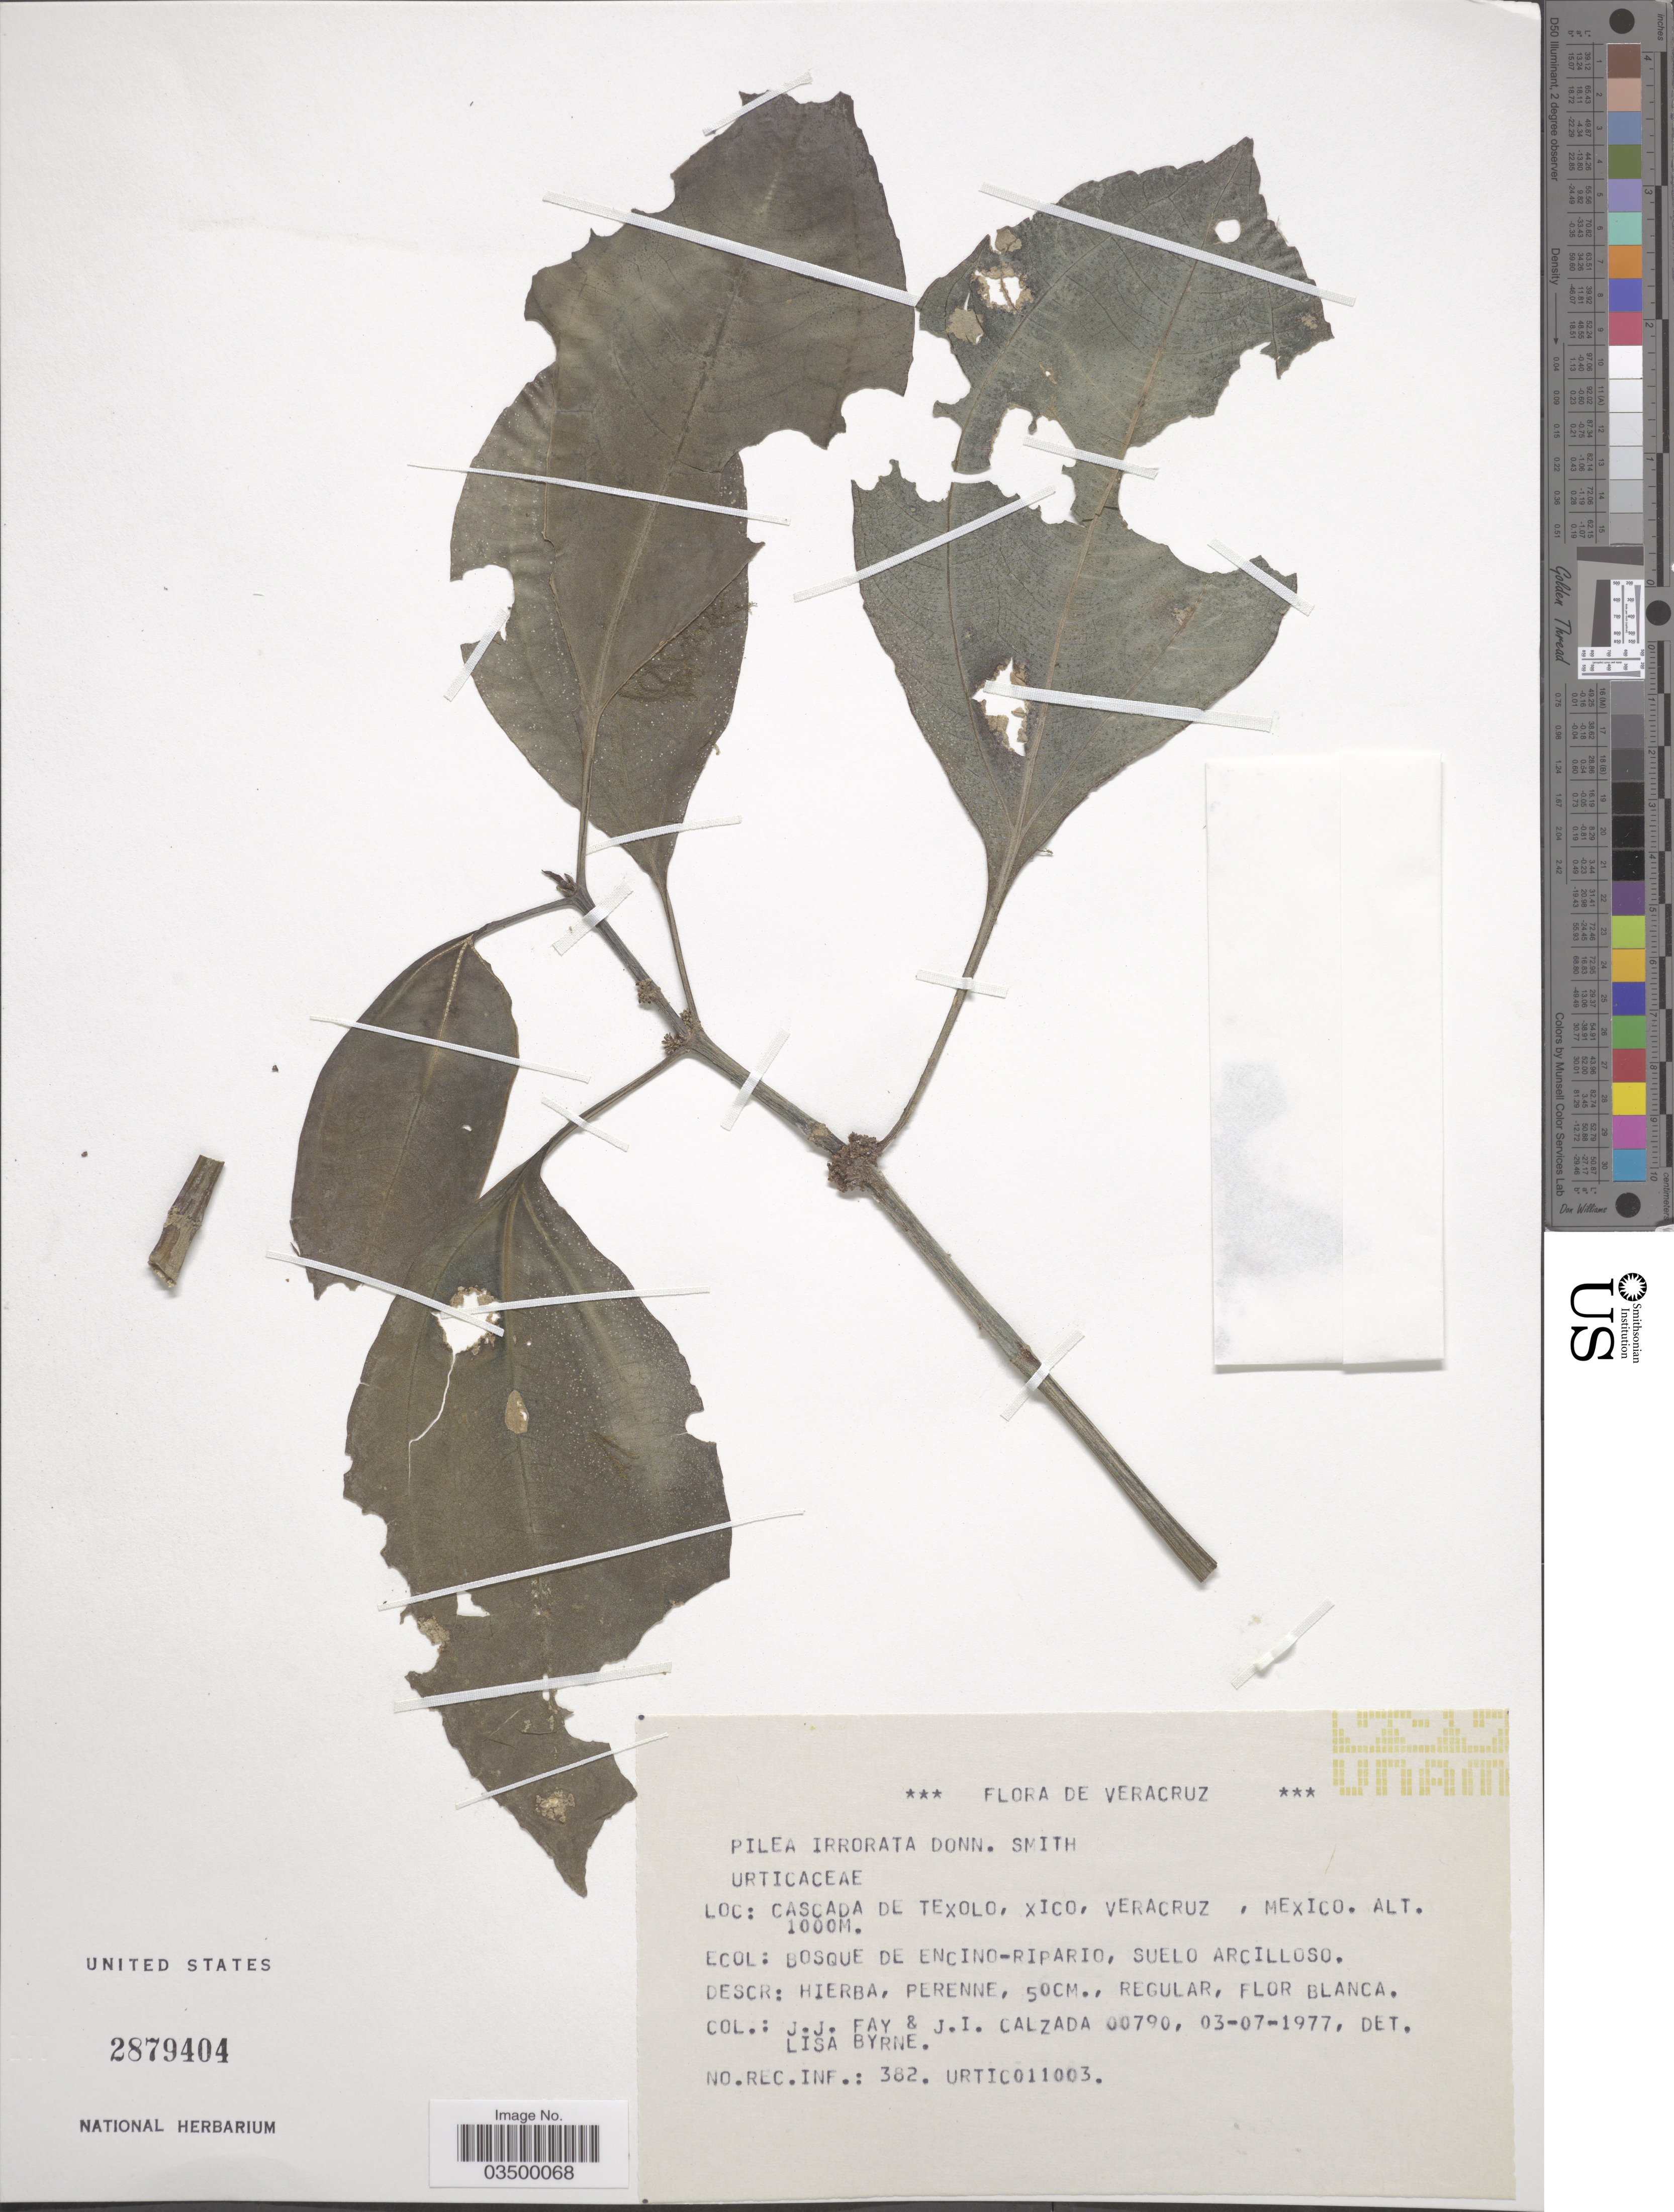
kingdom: Plantae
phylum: Tracheophyta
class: Magnoliopsida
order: Rosales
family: Urticaceae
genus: Pilea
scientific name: Pilea irrorata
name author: Donn. Sm.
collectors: J. Fay, J. I. Calzada & L. Byrne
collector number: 00790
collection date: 1977-07-03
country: Mexico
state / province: Veracruz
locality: Cascada de Texolo, Xico, Veracruz.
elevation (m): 1000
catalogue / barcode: US 2879404